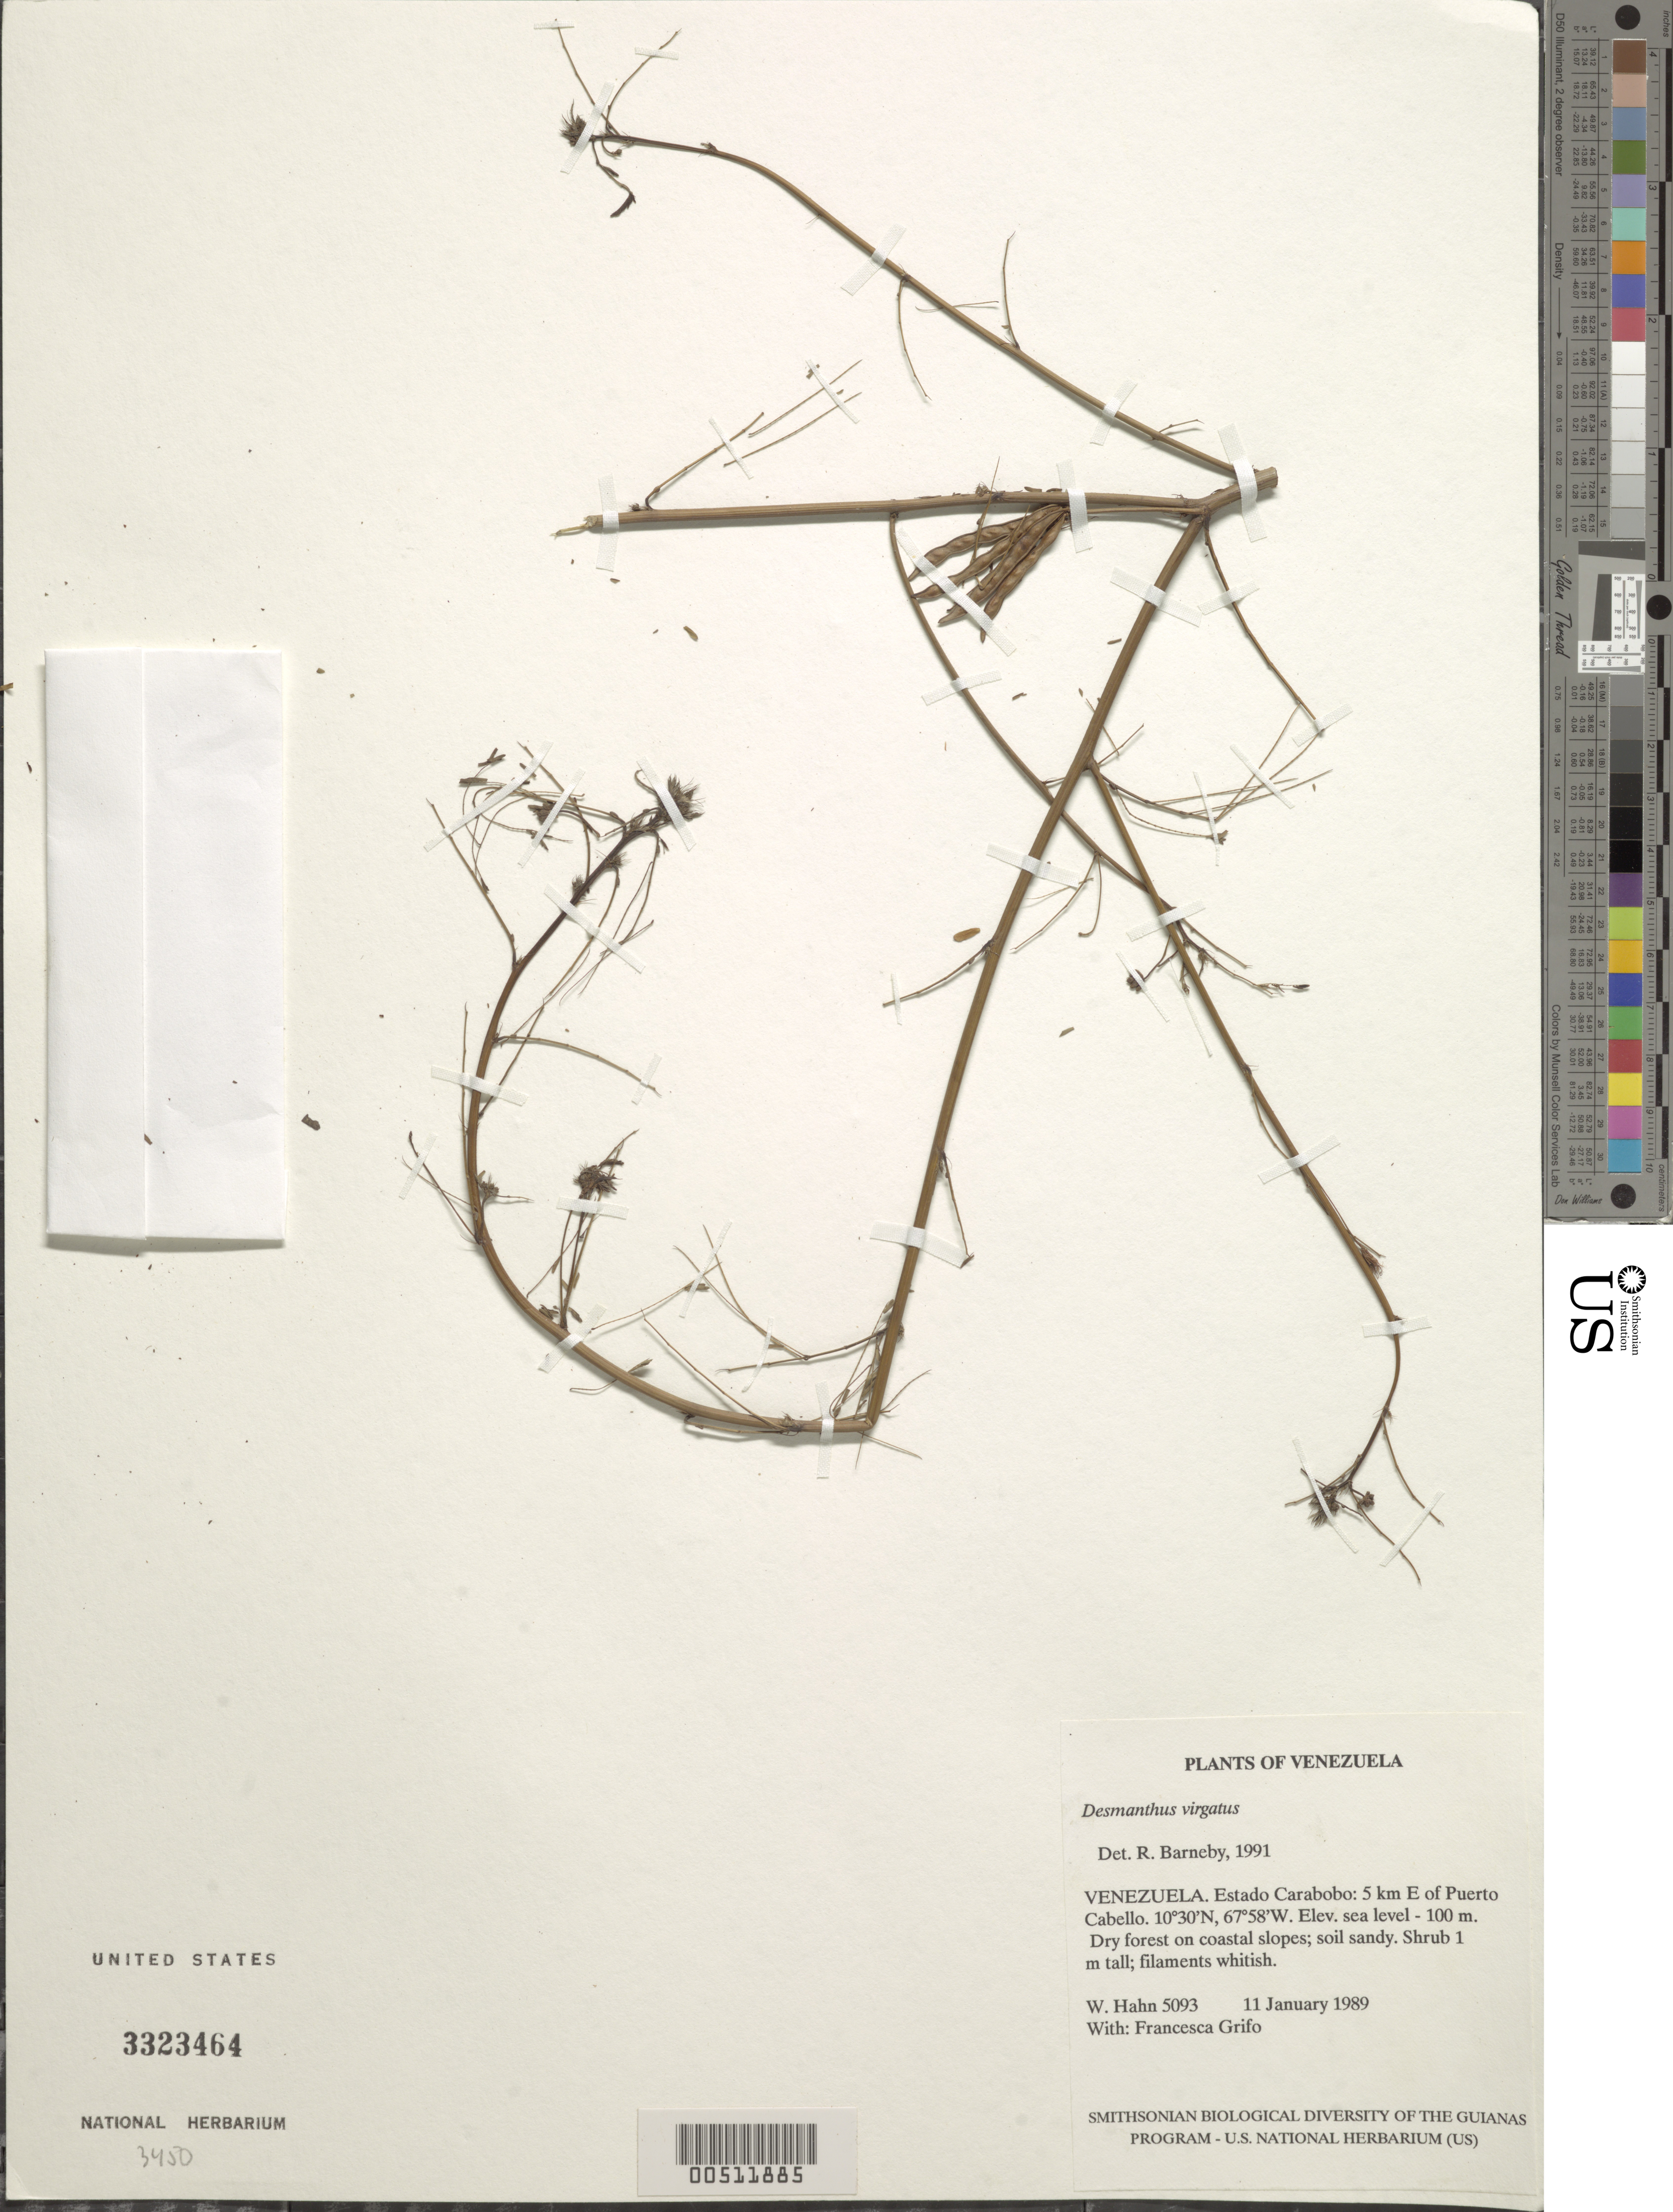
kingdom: Plantae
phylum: Tracheophyta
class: Magnoliopsida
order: Fabales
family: Fabaceae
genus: Desmanthus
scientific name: Desmanthus virgatus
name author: (L.) Willd.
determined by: Barneby, Rupert C., (NY)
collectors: W. J. Hahn & F. Grifo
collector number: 5093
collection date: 1989-01-11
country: Venezuela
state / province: Carabobo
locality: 5 km E of Puerto Cabello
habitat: Dry forest on coastal slopes; soil sandy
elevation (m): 0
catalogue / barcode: US 3323464